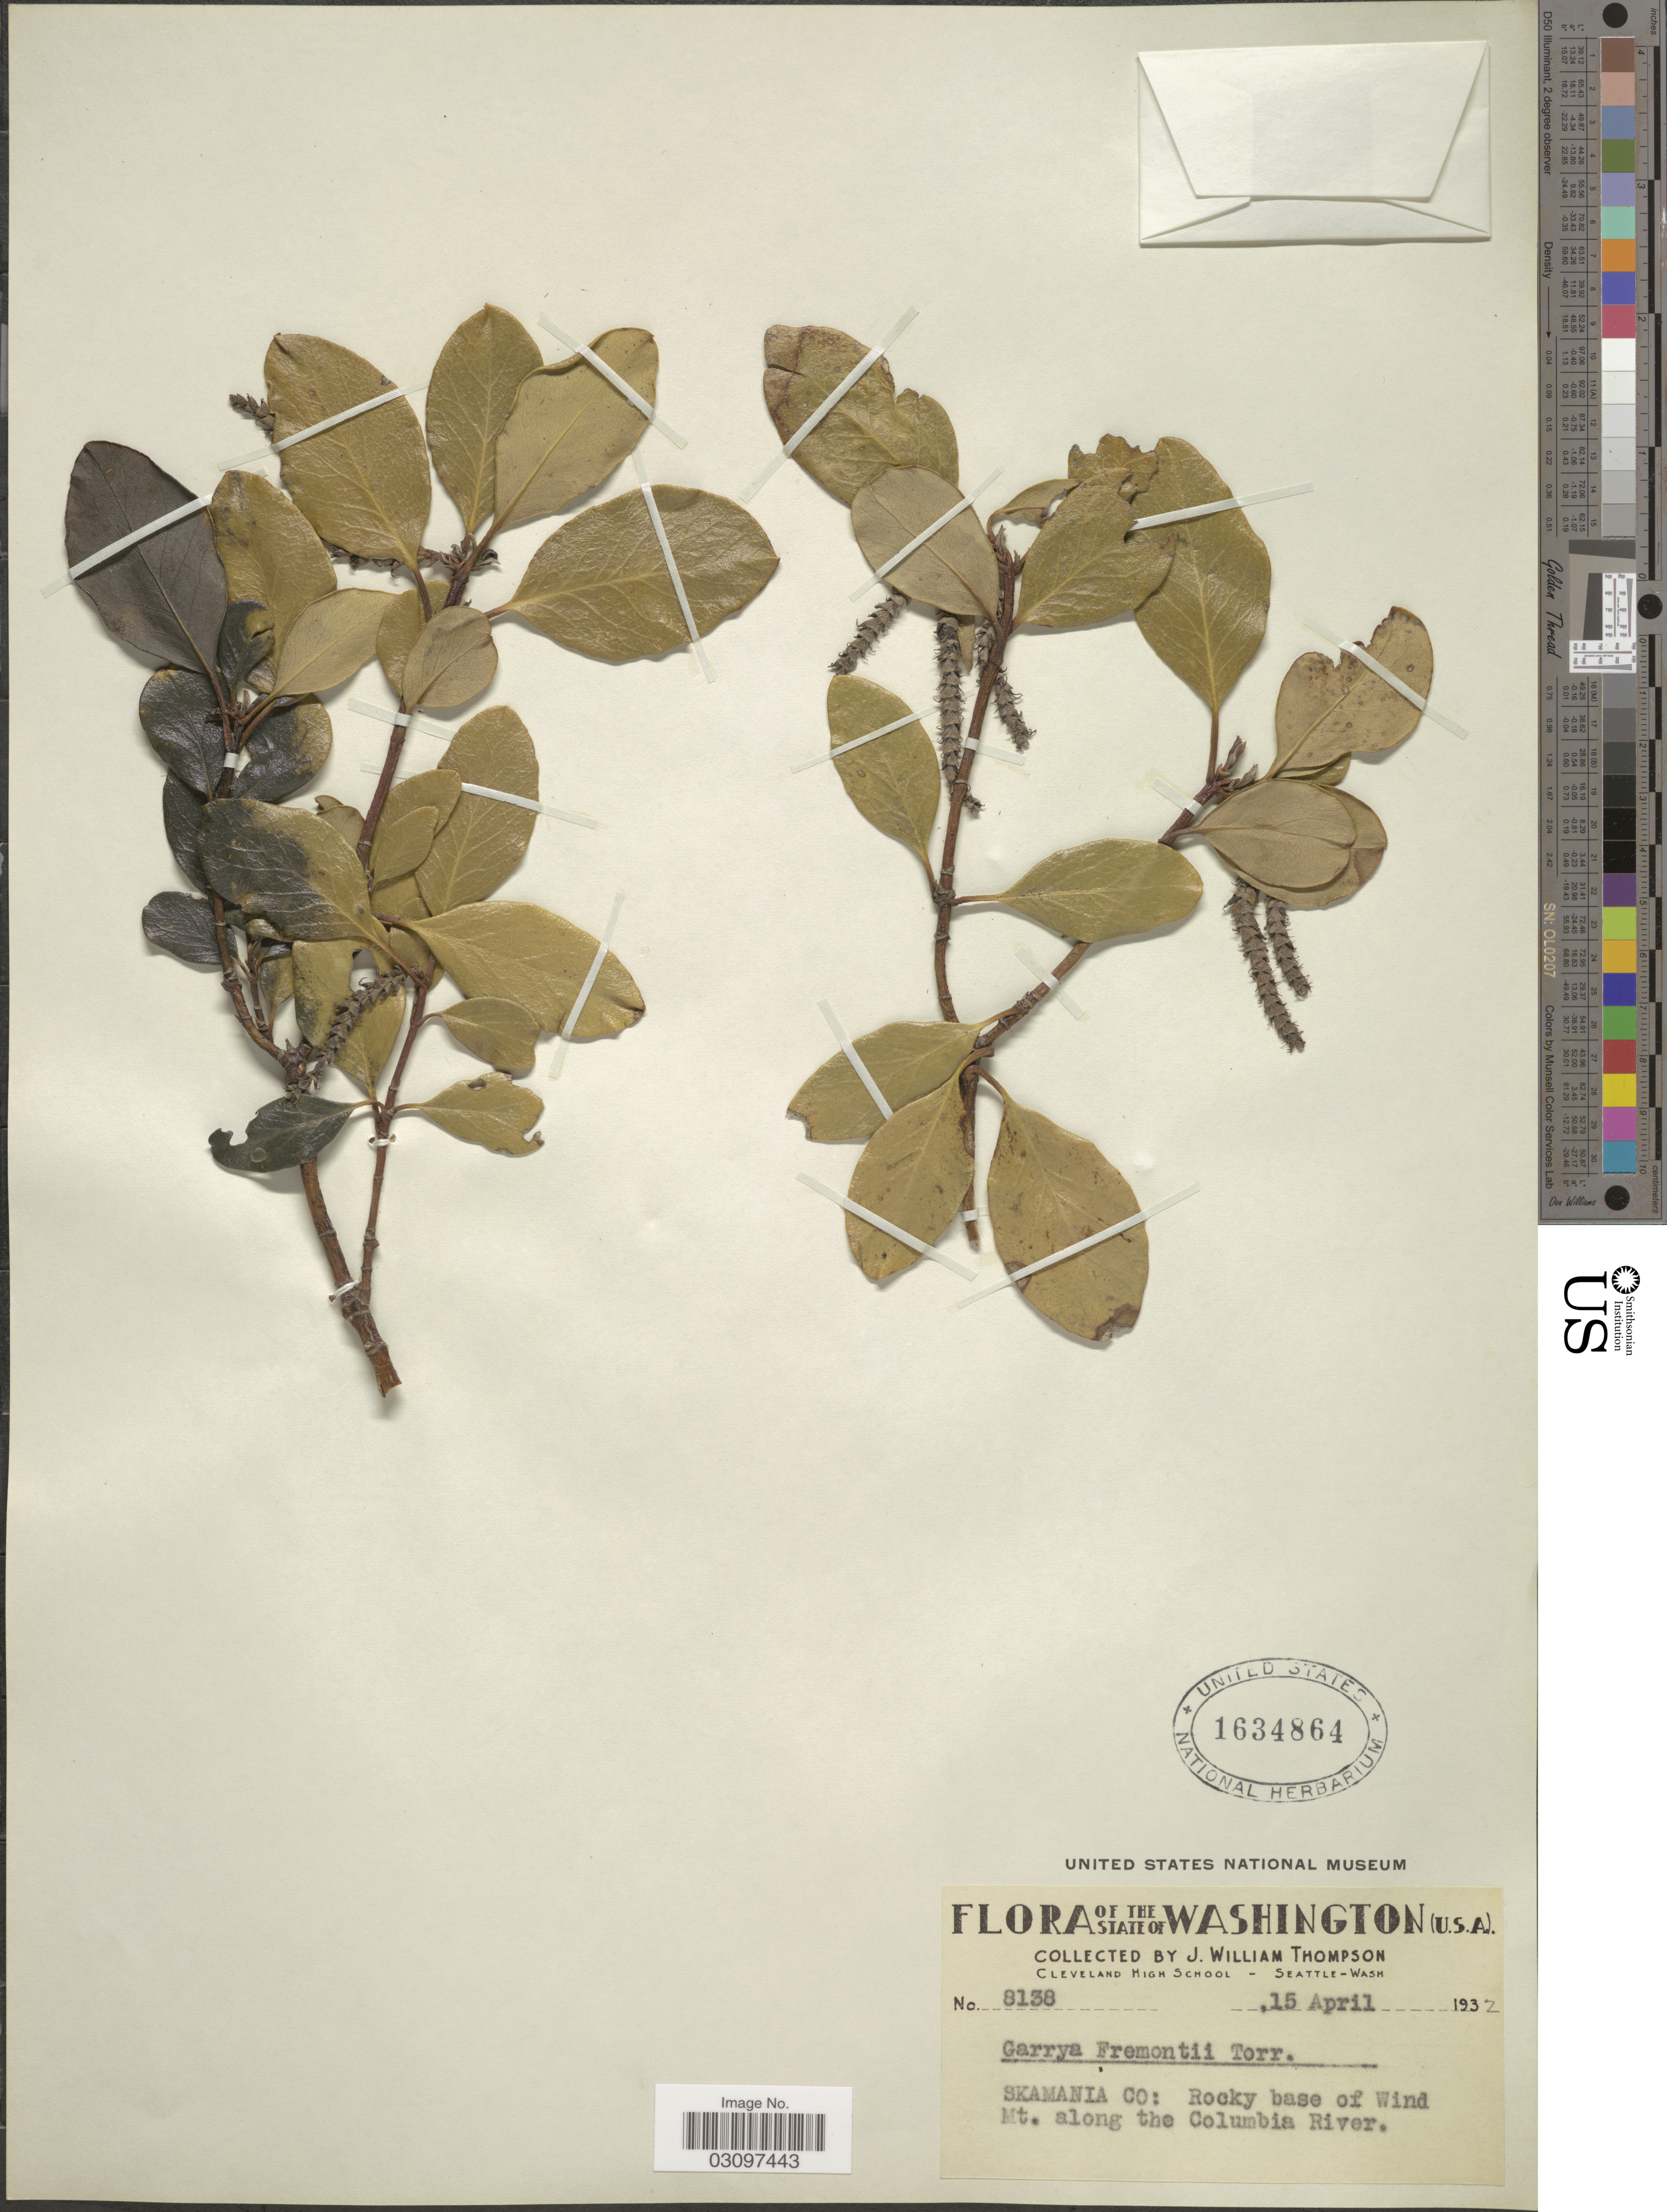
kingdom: Plantae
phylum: Tracheophyta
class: Magnoliopsida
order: Garryales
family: Garryaceae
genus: Garrya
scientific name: Garrya fremontii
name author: Torr.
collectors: J. W. Thompson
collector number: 8138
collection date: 1932-04-15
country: United States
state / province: Washington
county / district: Skamania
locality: Skamania Co: Rocky base of Wind Mt. along the Columbia River.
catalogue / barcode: US 1634864